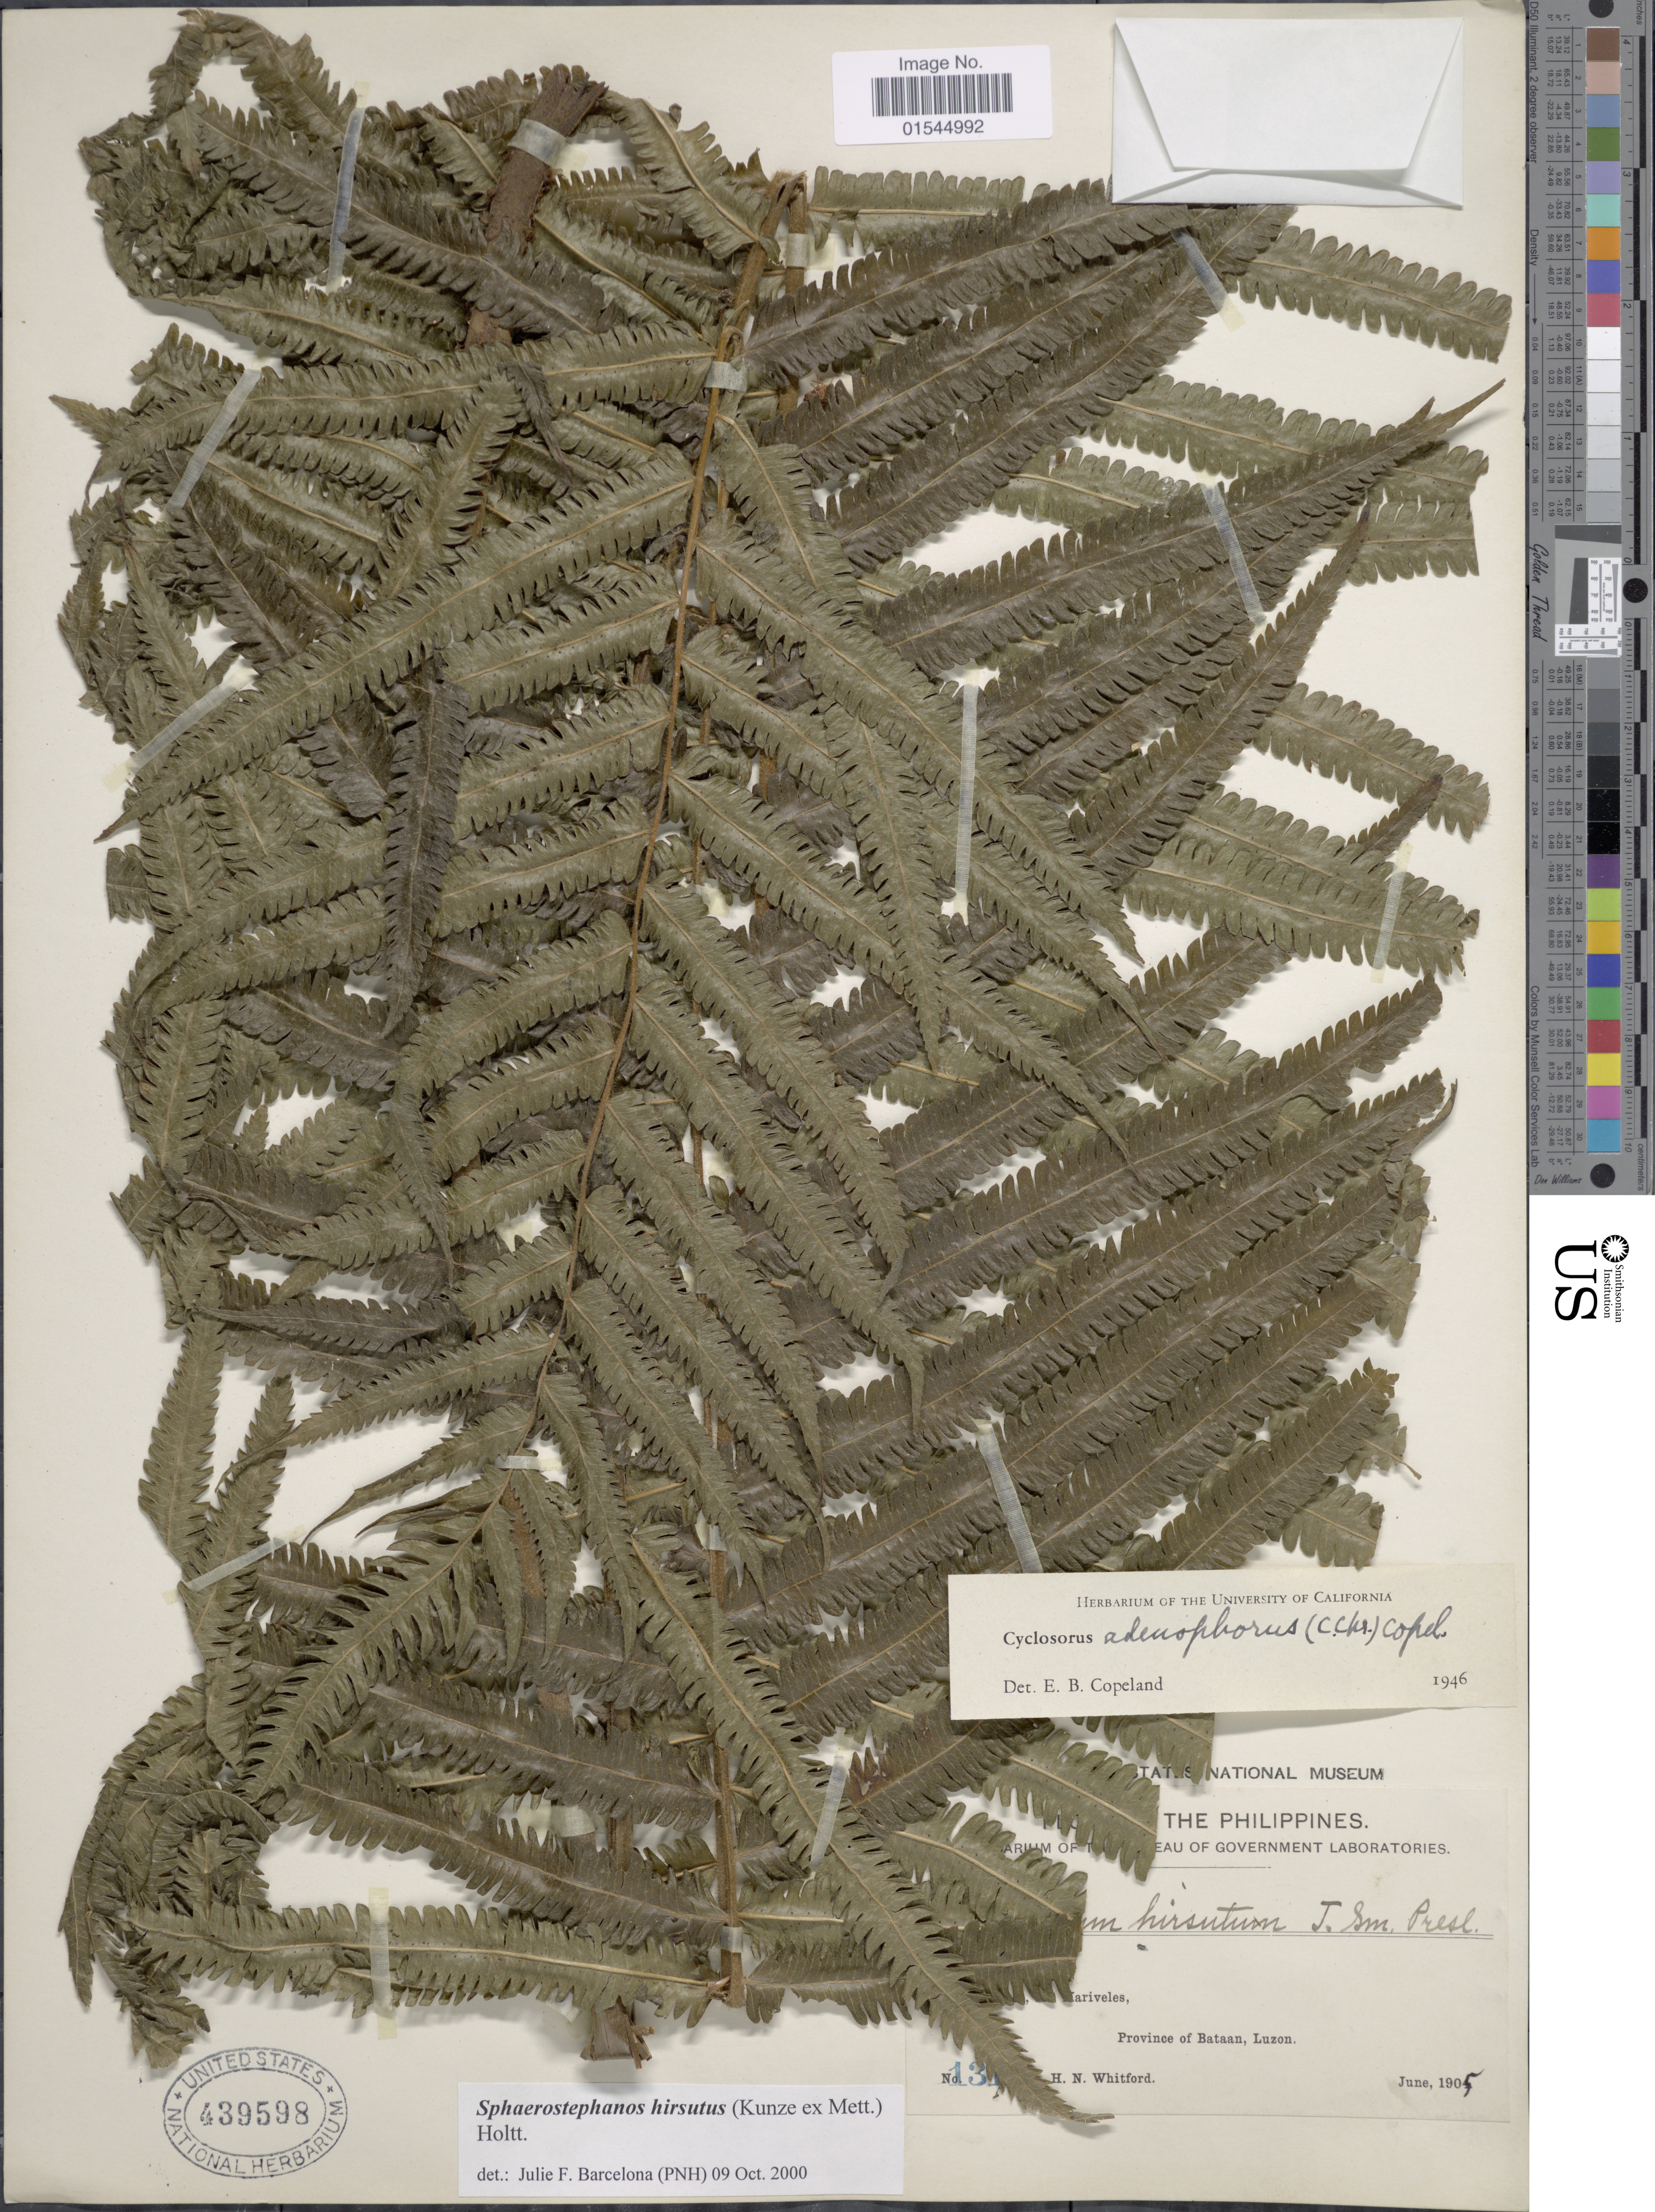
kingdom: Plantae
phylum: Tracheophyta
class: Polypodiopsida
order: Polypodiales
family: Thelypteridaceae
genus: Sphaerostephanos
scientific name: Sphaerostephanos hirsutus var. hirsutus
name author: (Kunze ex Mett.) Holttum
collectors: H. N. Whitford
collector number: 131*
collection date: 1905-06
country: Philippines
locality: Province of Bataan, Luzon.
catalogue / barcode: US 439598